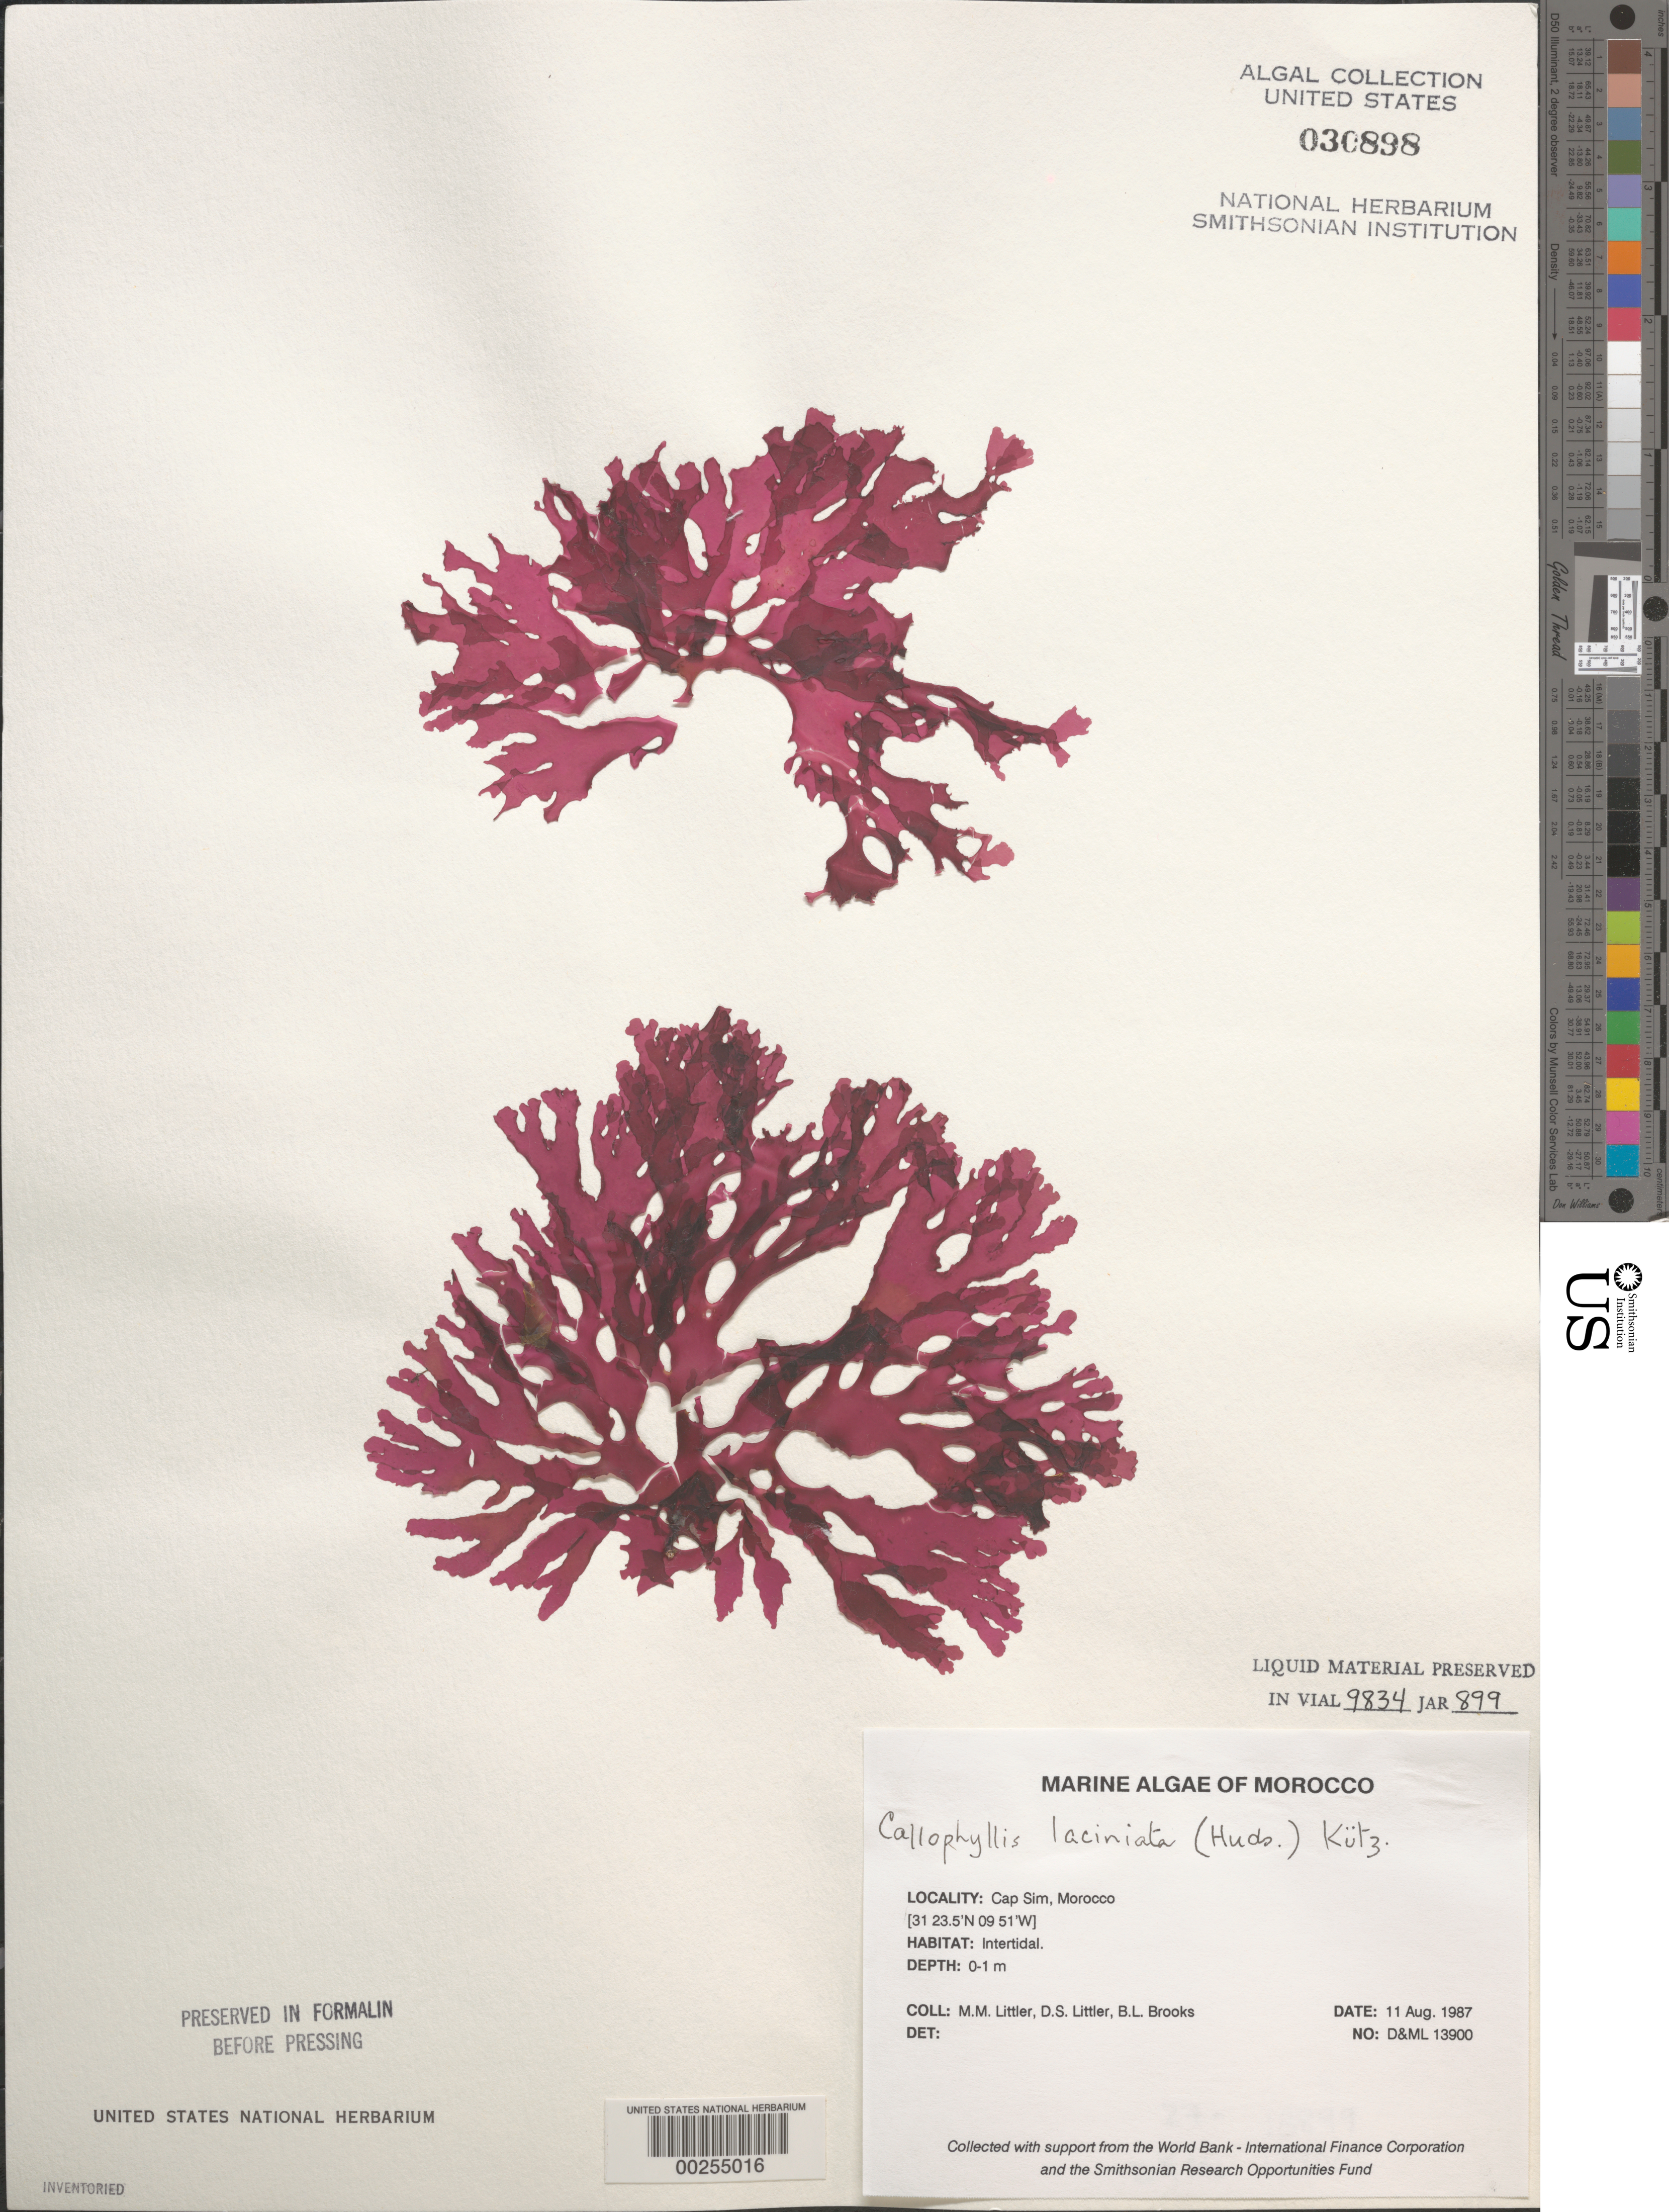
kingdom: Plantae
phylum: Rhodophyta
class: Florideophyceae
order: Gigartinales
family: Kallymeniaceae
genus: Metacallophyllis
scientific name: Metacallophyllis laciniata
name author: (Hudson) Vergés & L. Le Gall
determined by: Algae name updating Project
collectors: M. M. Littler, D. S. Littler & B. Brooks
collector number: D&ML 13900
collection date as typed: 11 Aug 1987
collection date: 1987-08-11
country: Morocco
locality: Cap Sim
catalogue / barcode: US 30898